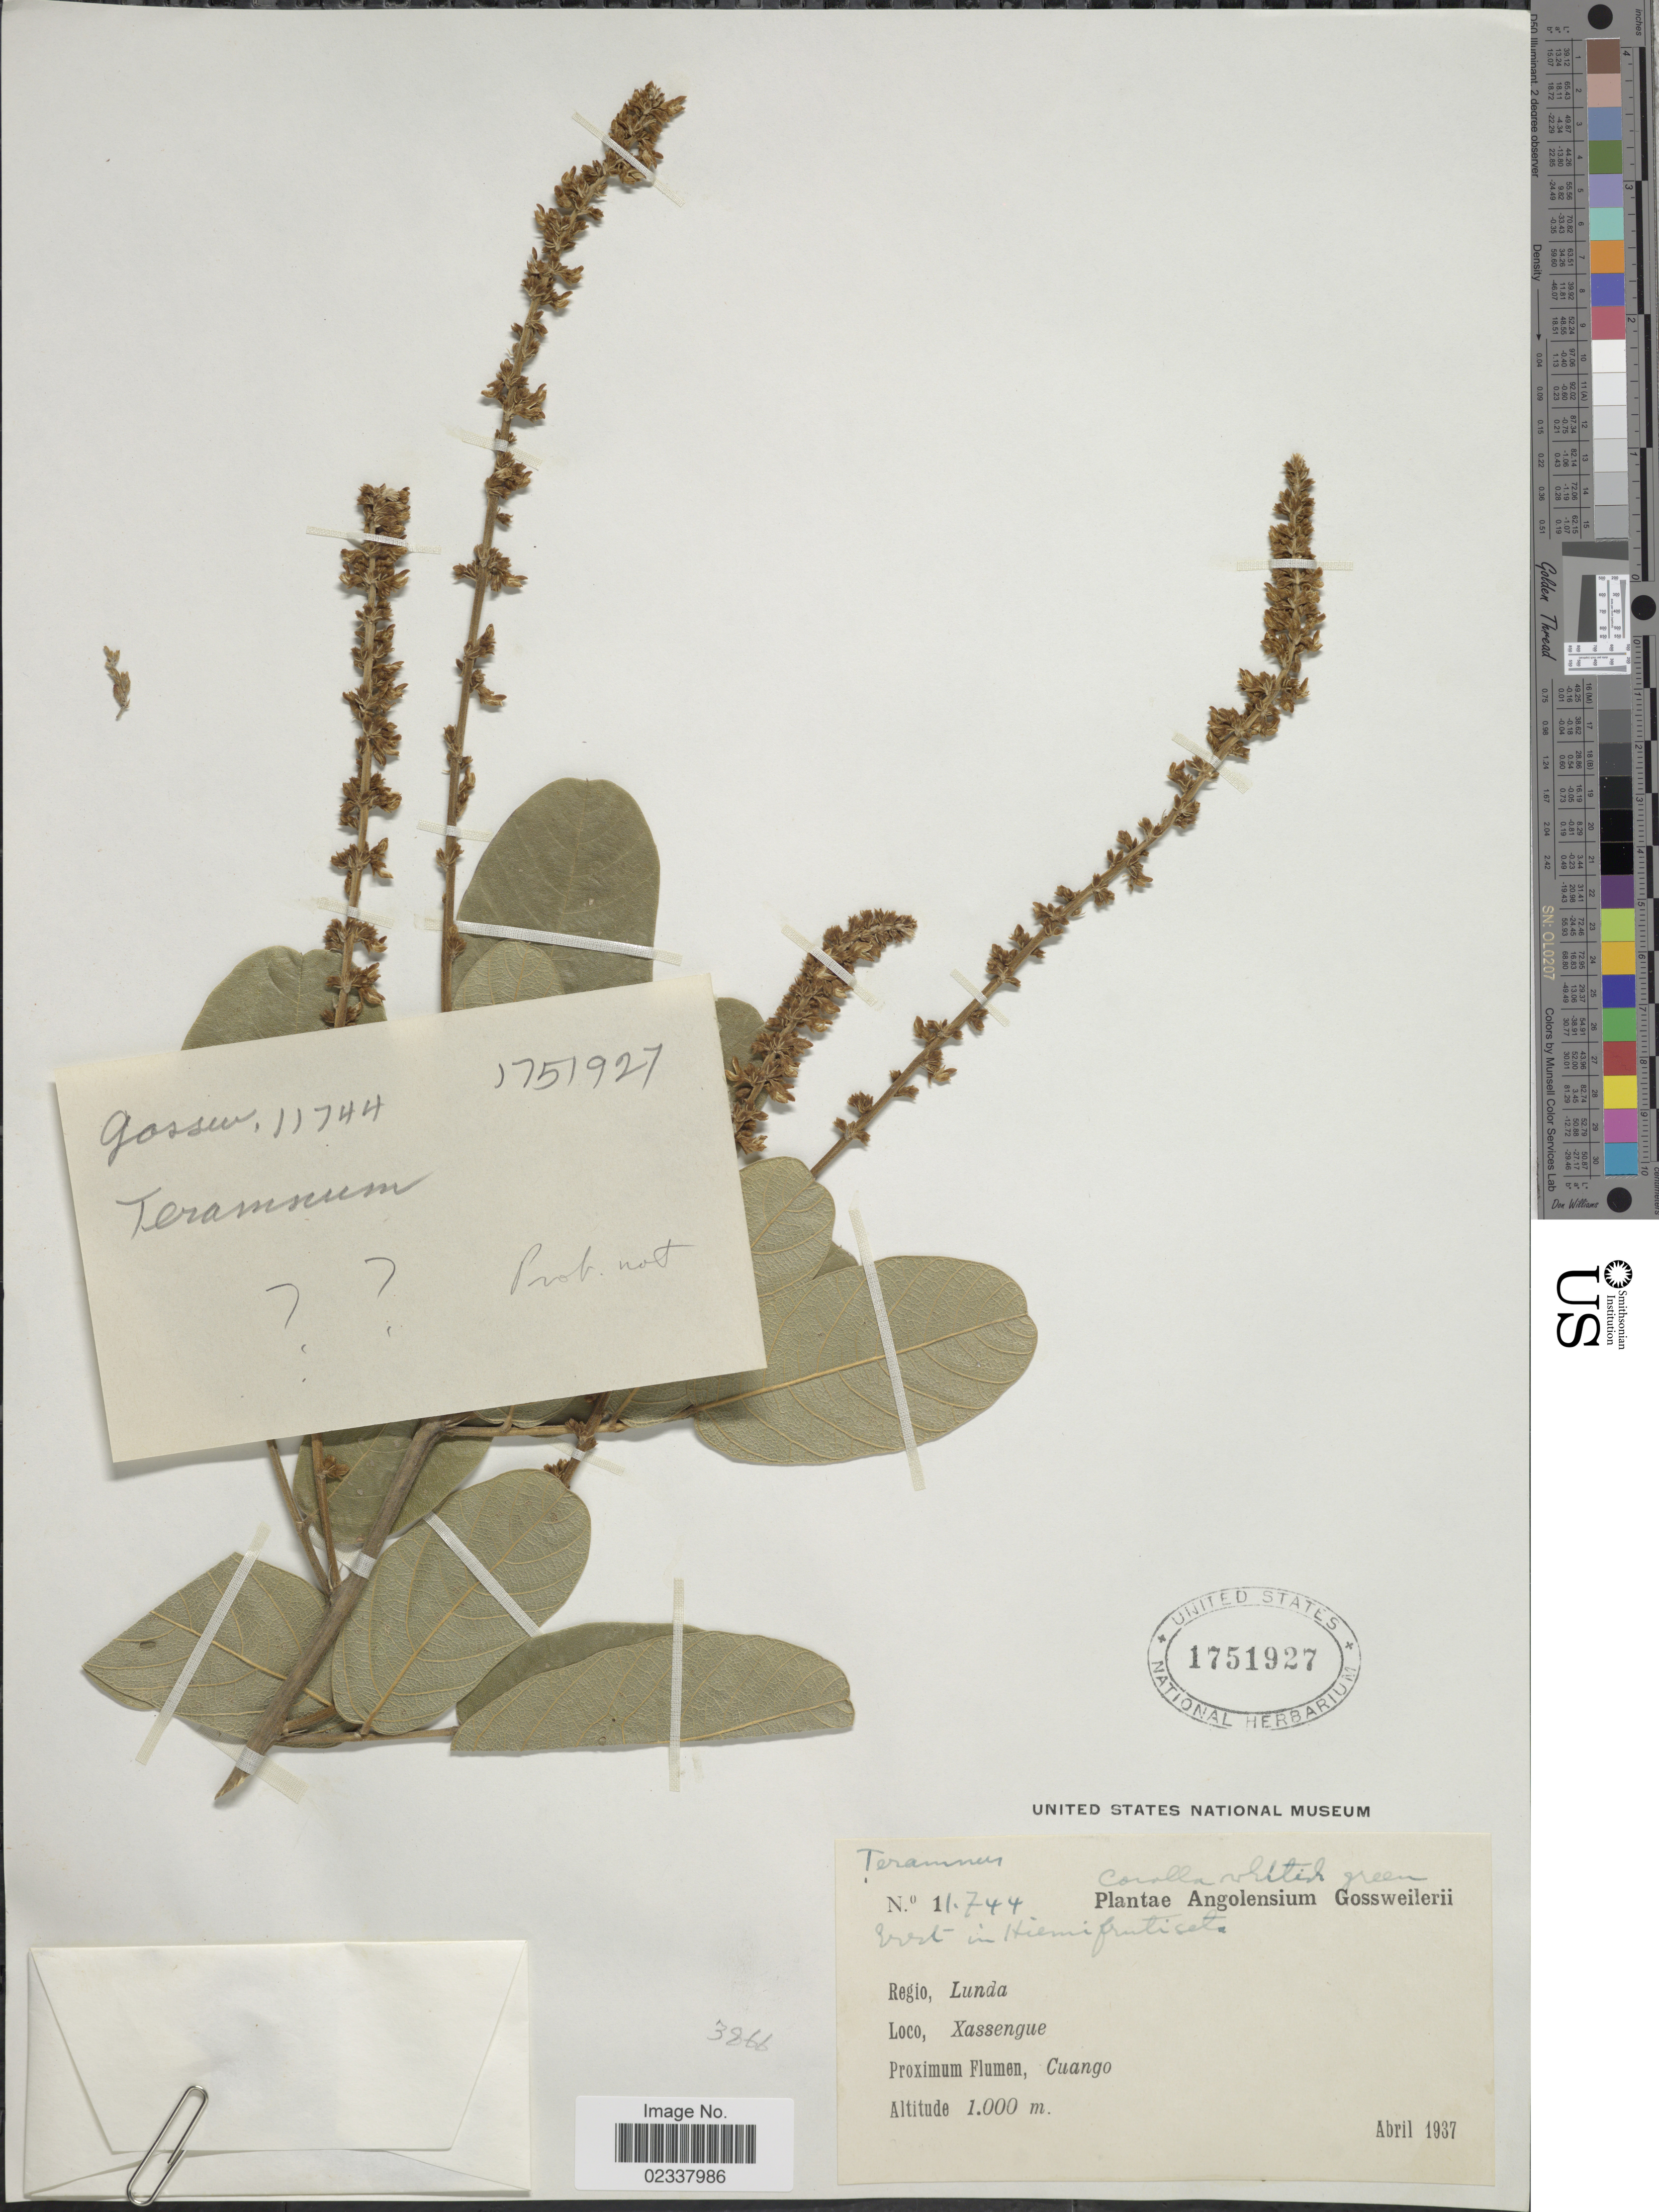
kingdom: Plantae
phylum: Tracheophyta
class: Magnoliopsida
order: Fabales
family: Fabaceae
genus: Teramnus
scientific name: Teramnus sp.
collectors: -. Gossweiler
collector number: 11744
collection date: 1937-04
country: Angola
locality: Regio, Lunda, Loco, Xassengue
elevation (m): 1000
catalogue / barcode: US 1751927